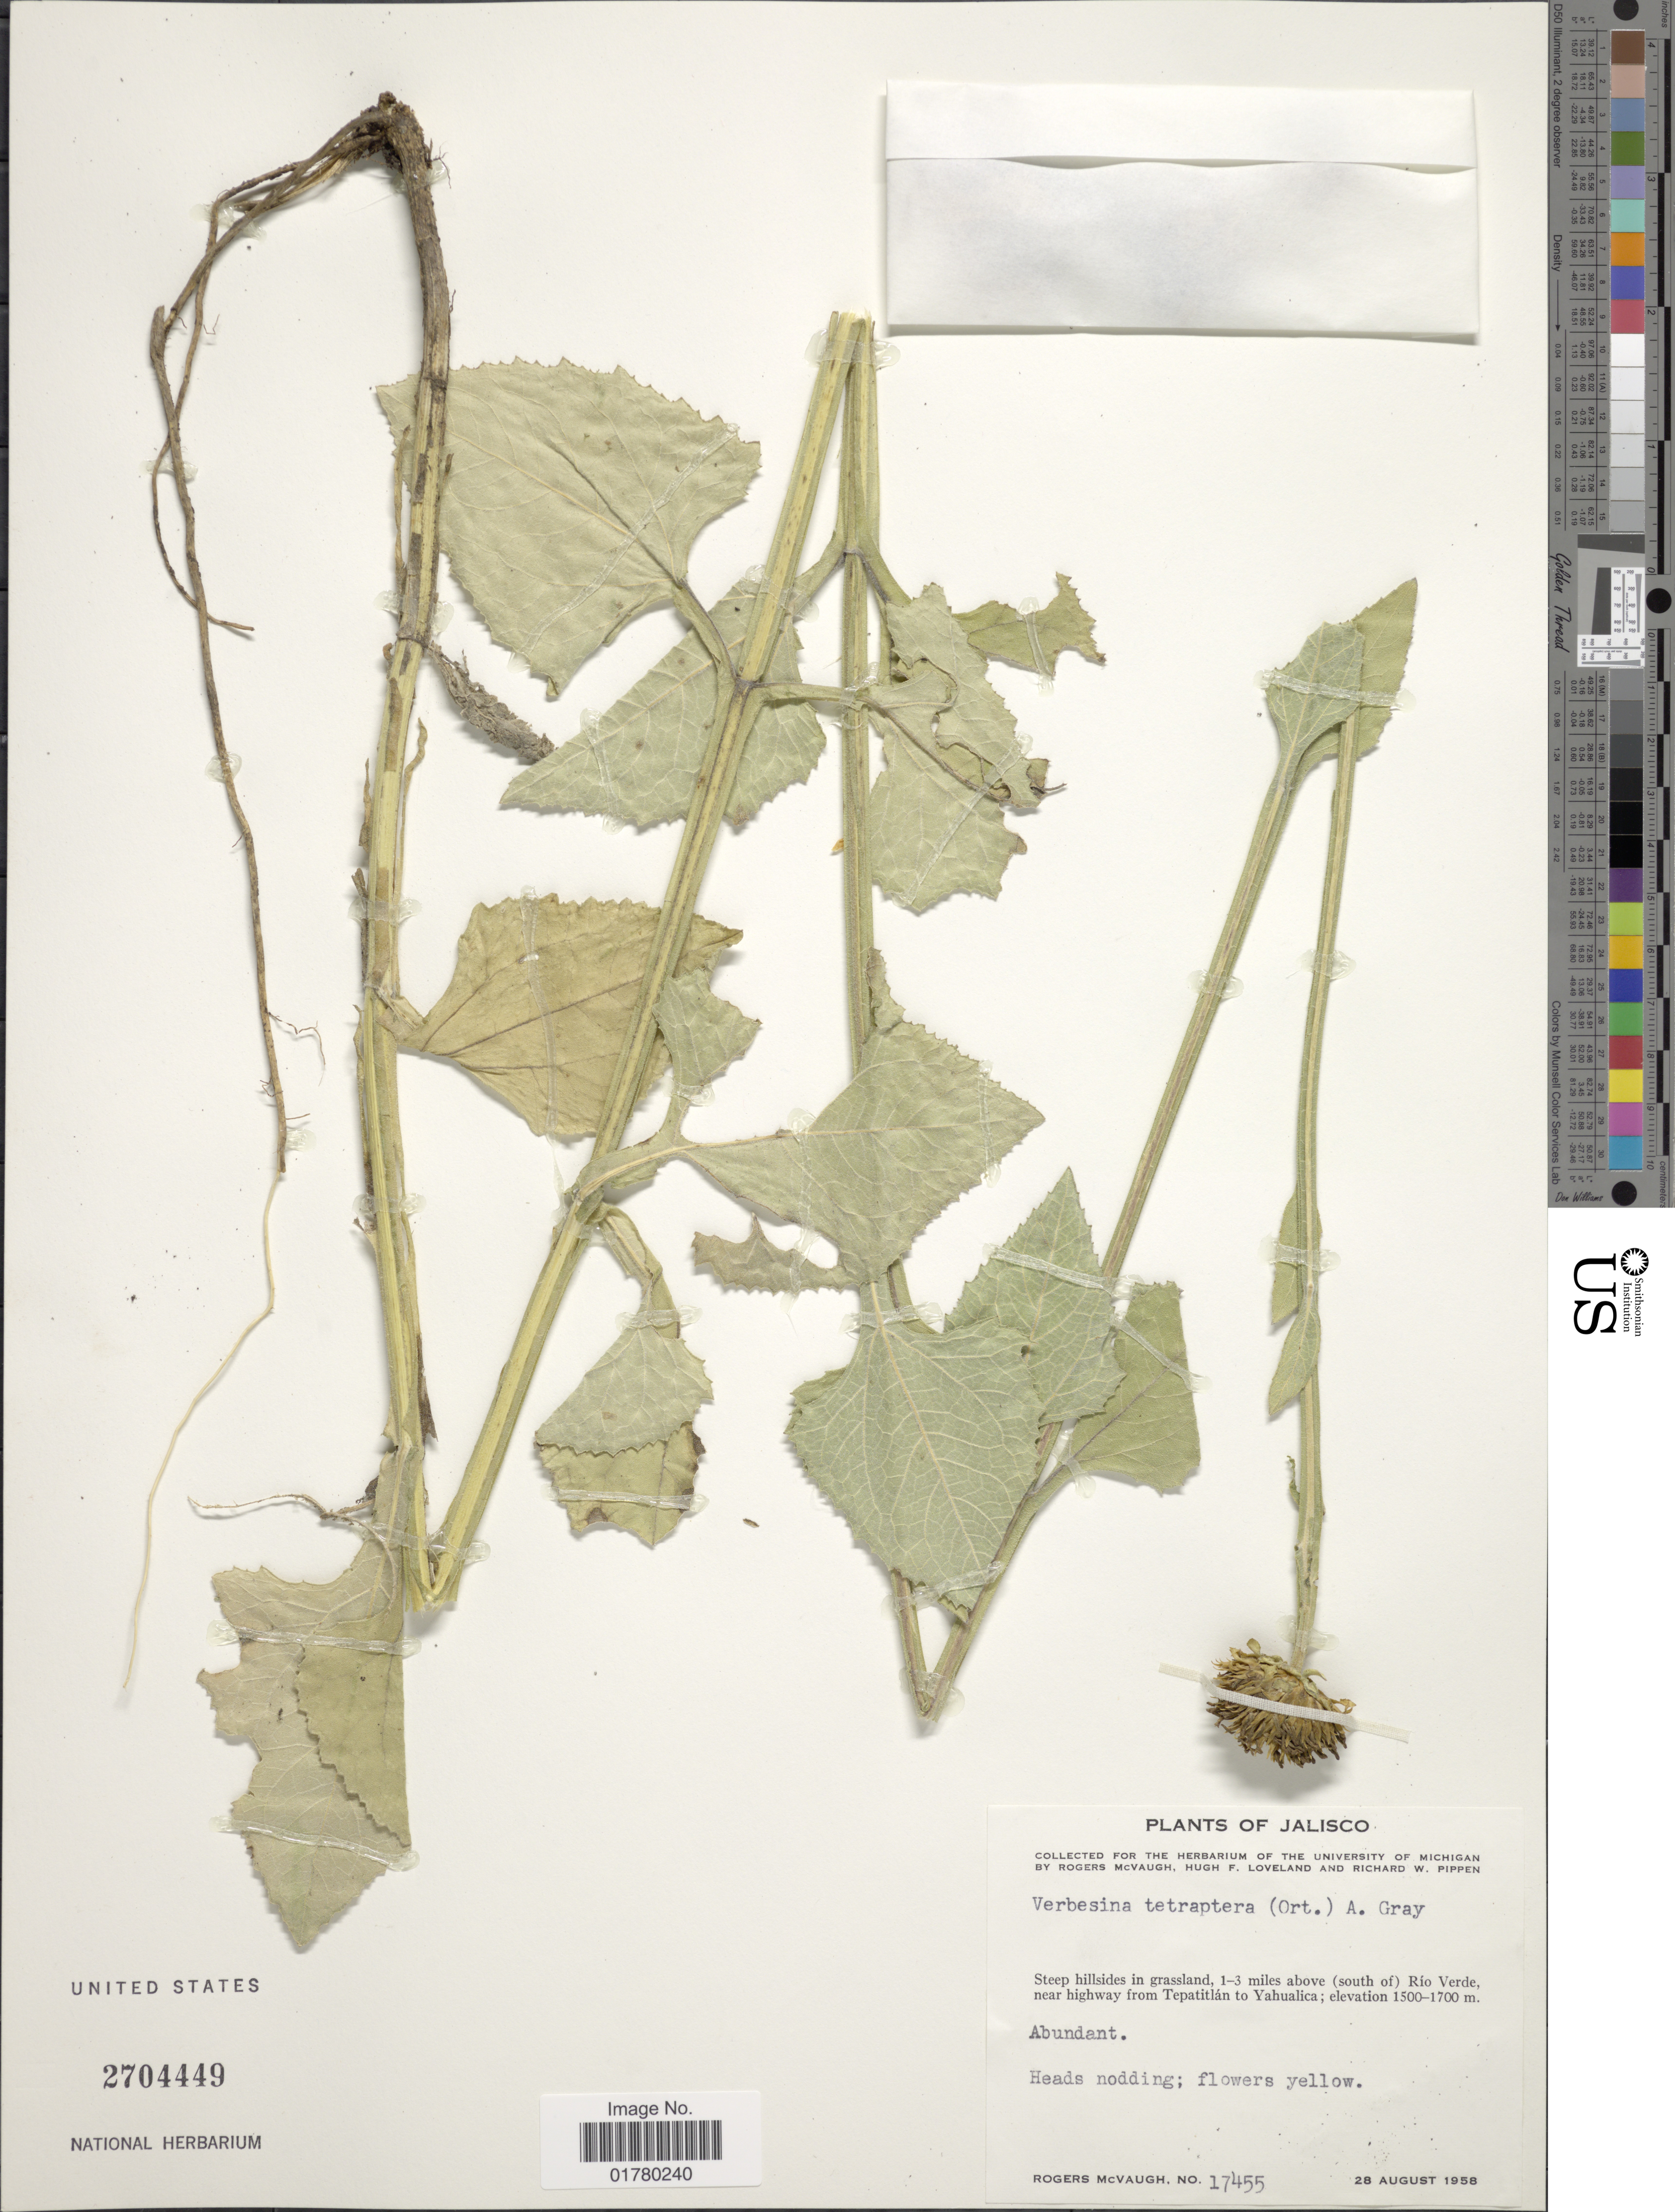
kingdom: Plantae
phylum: Tracheophyta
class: Magnoliopsida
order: Asterales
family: Asteraceae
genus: Verbesina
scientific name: Verbesina tetraptera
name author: (Ortega) A. Gray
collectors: R. McVaugh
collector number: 17455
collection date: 1958-08-28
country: Mexico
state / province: Jalisco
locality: Steep hillsides in grassland, 1-3 miles above (south of) Río Verde, near highway from Tepatitlán to Yahualica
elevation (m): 1500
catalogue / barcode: US 2704449